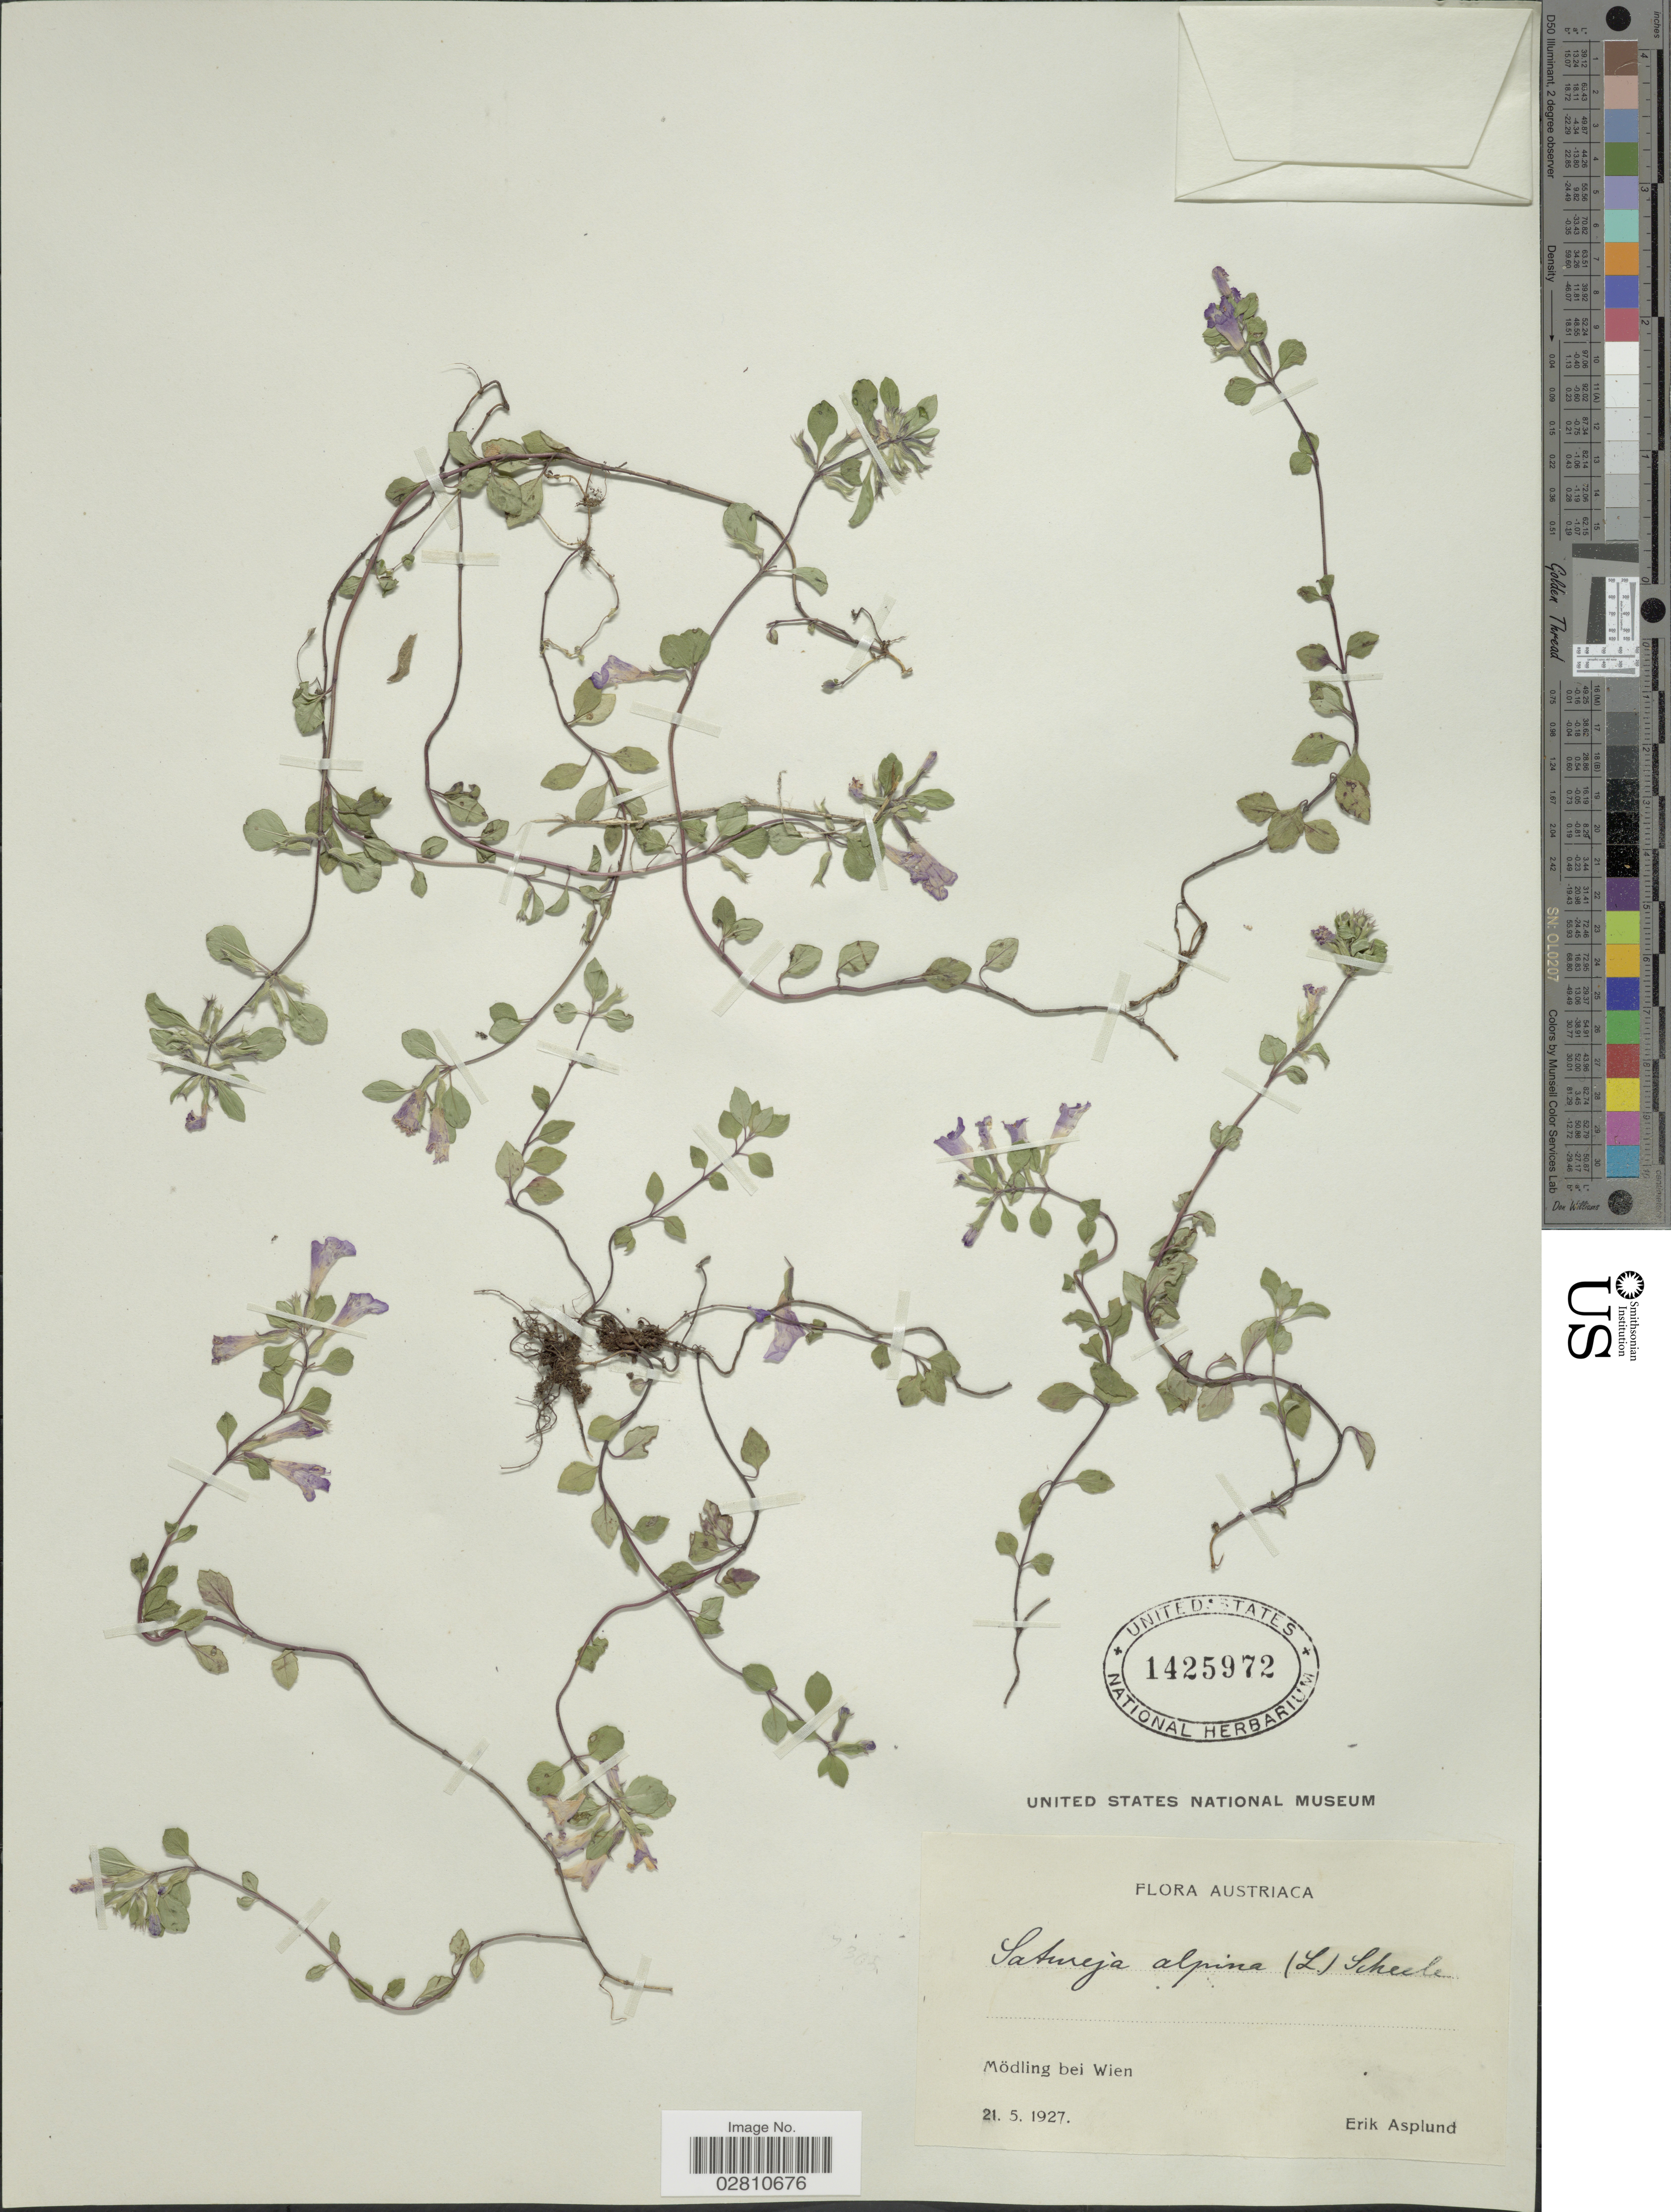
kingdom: Plantae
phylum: Tracheophyta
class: Magnoliopsida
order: Lamiales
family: Lamiaceae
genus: Clinopodium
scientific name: Clinopodium alpinum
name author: (L.) Kuntze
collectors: E. Asplund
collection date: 1927-05-21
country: Austria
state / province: Wien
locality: Austriaca, Mödling bei Wien.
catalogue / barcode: US 1425972